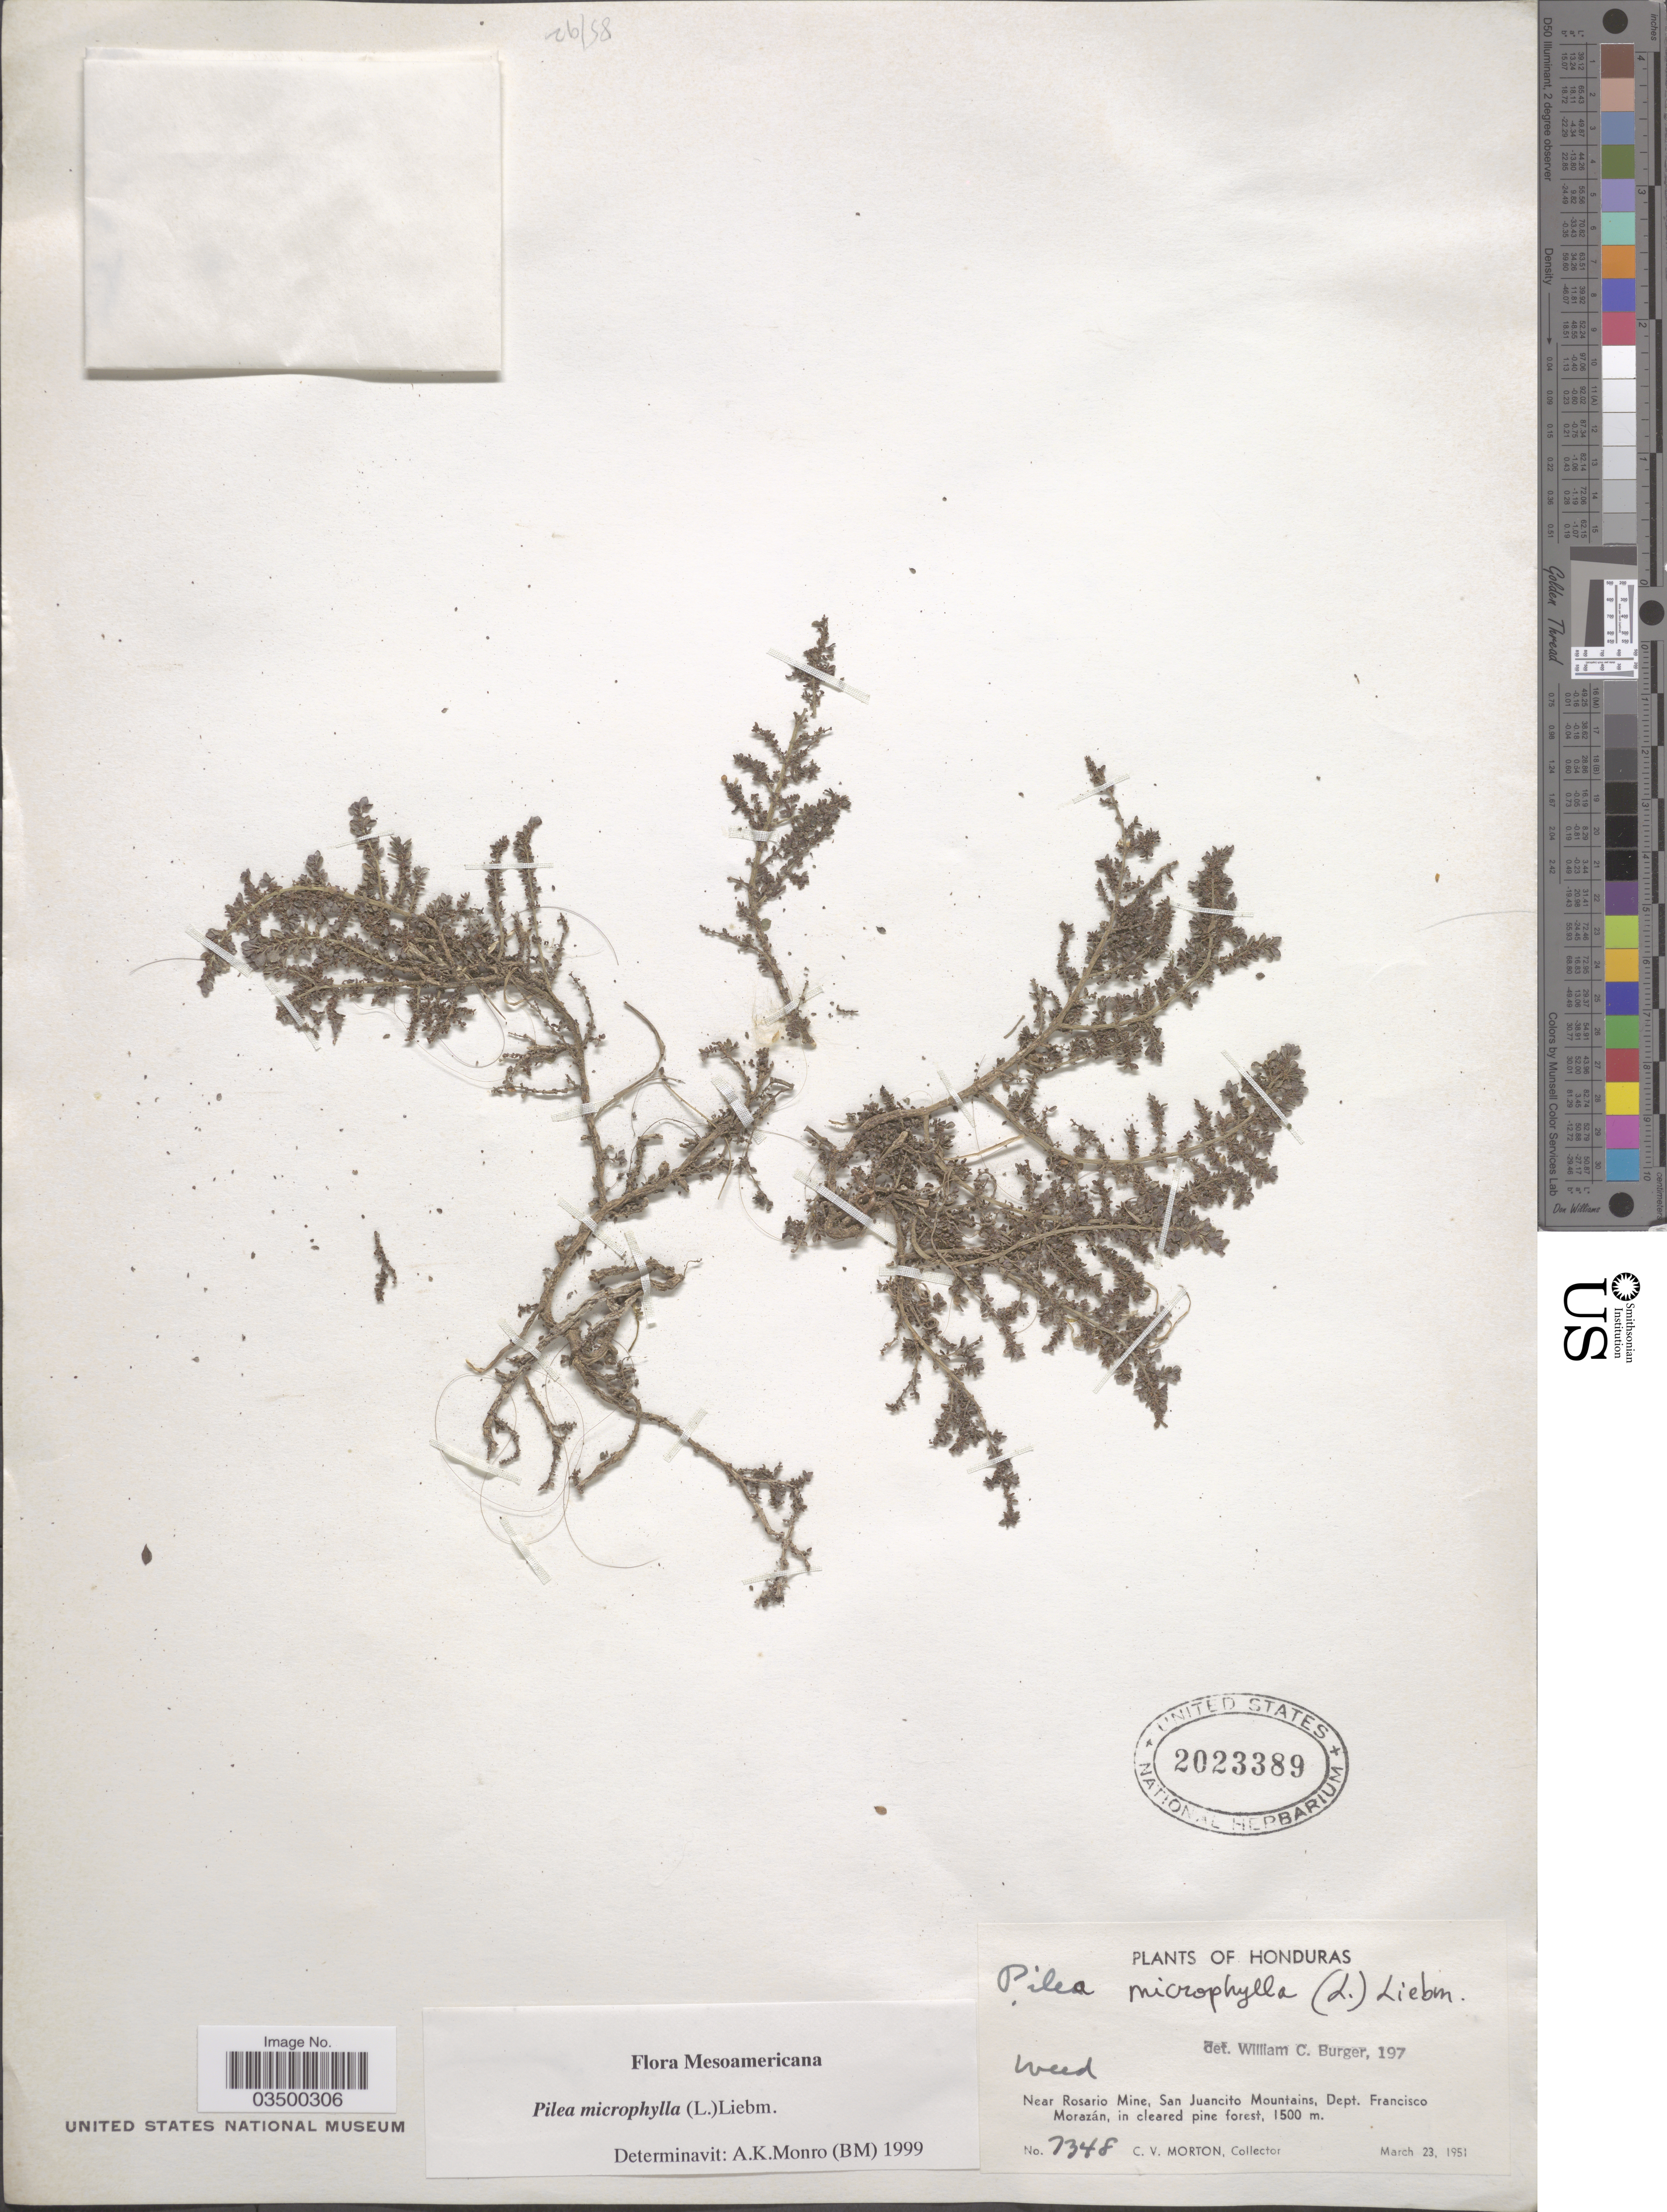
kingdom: Plantae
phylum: Tracheophyta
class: Magnoliopsida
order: Rosales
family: Urticaceae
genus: Pilea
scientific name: Pilea microphylla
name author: (L.) Liebm.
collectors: C. V. Morton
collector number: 7348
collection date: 1951-03-23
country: Honduras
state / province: Fco. Morazán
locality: Near Rosario Mine, San Juancito Mountains, Dept. Francisco Morazán.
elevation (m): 1500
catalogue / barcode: US 2023389